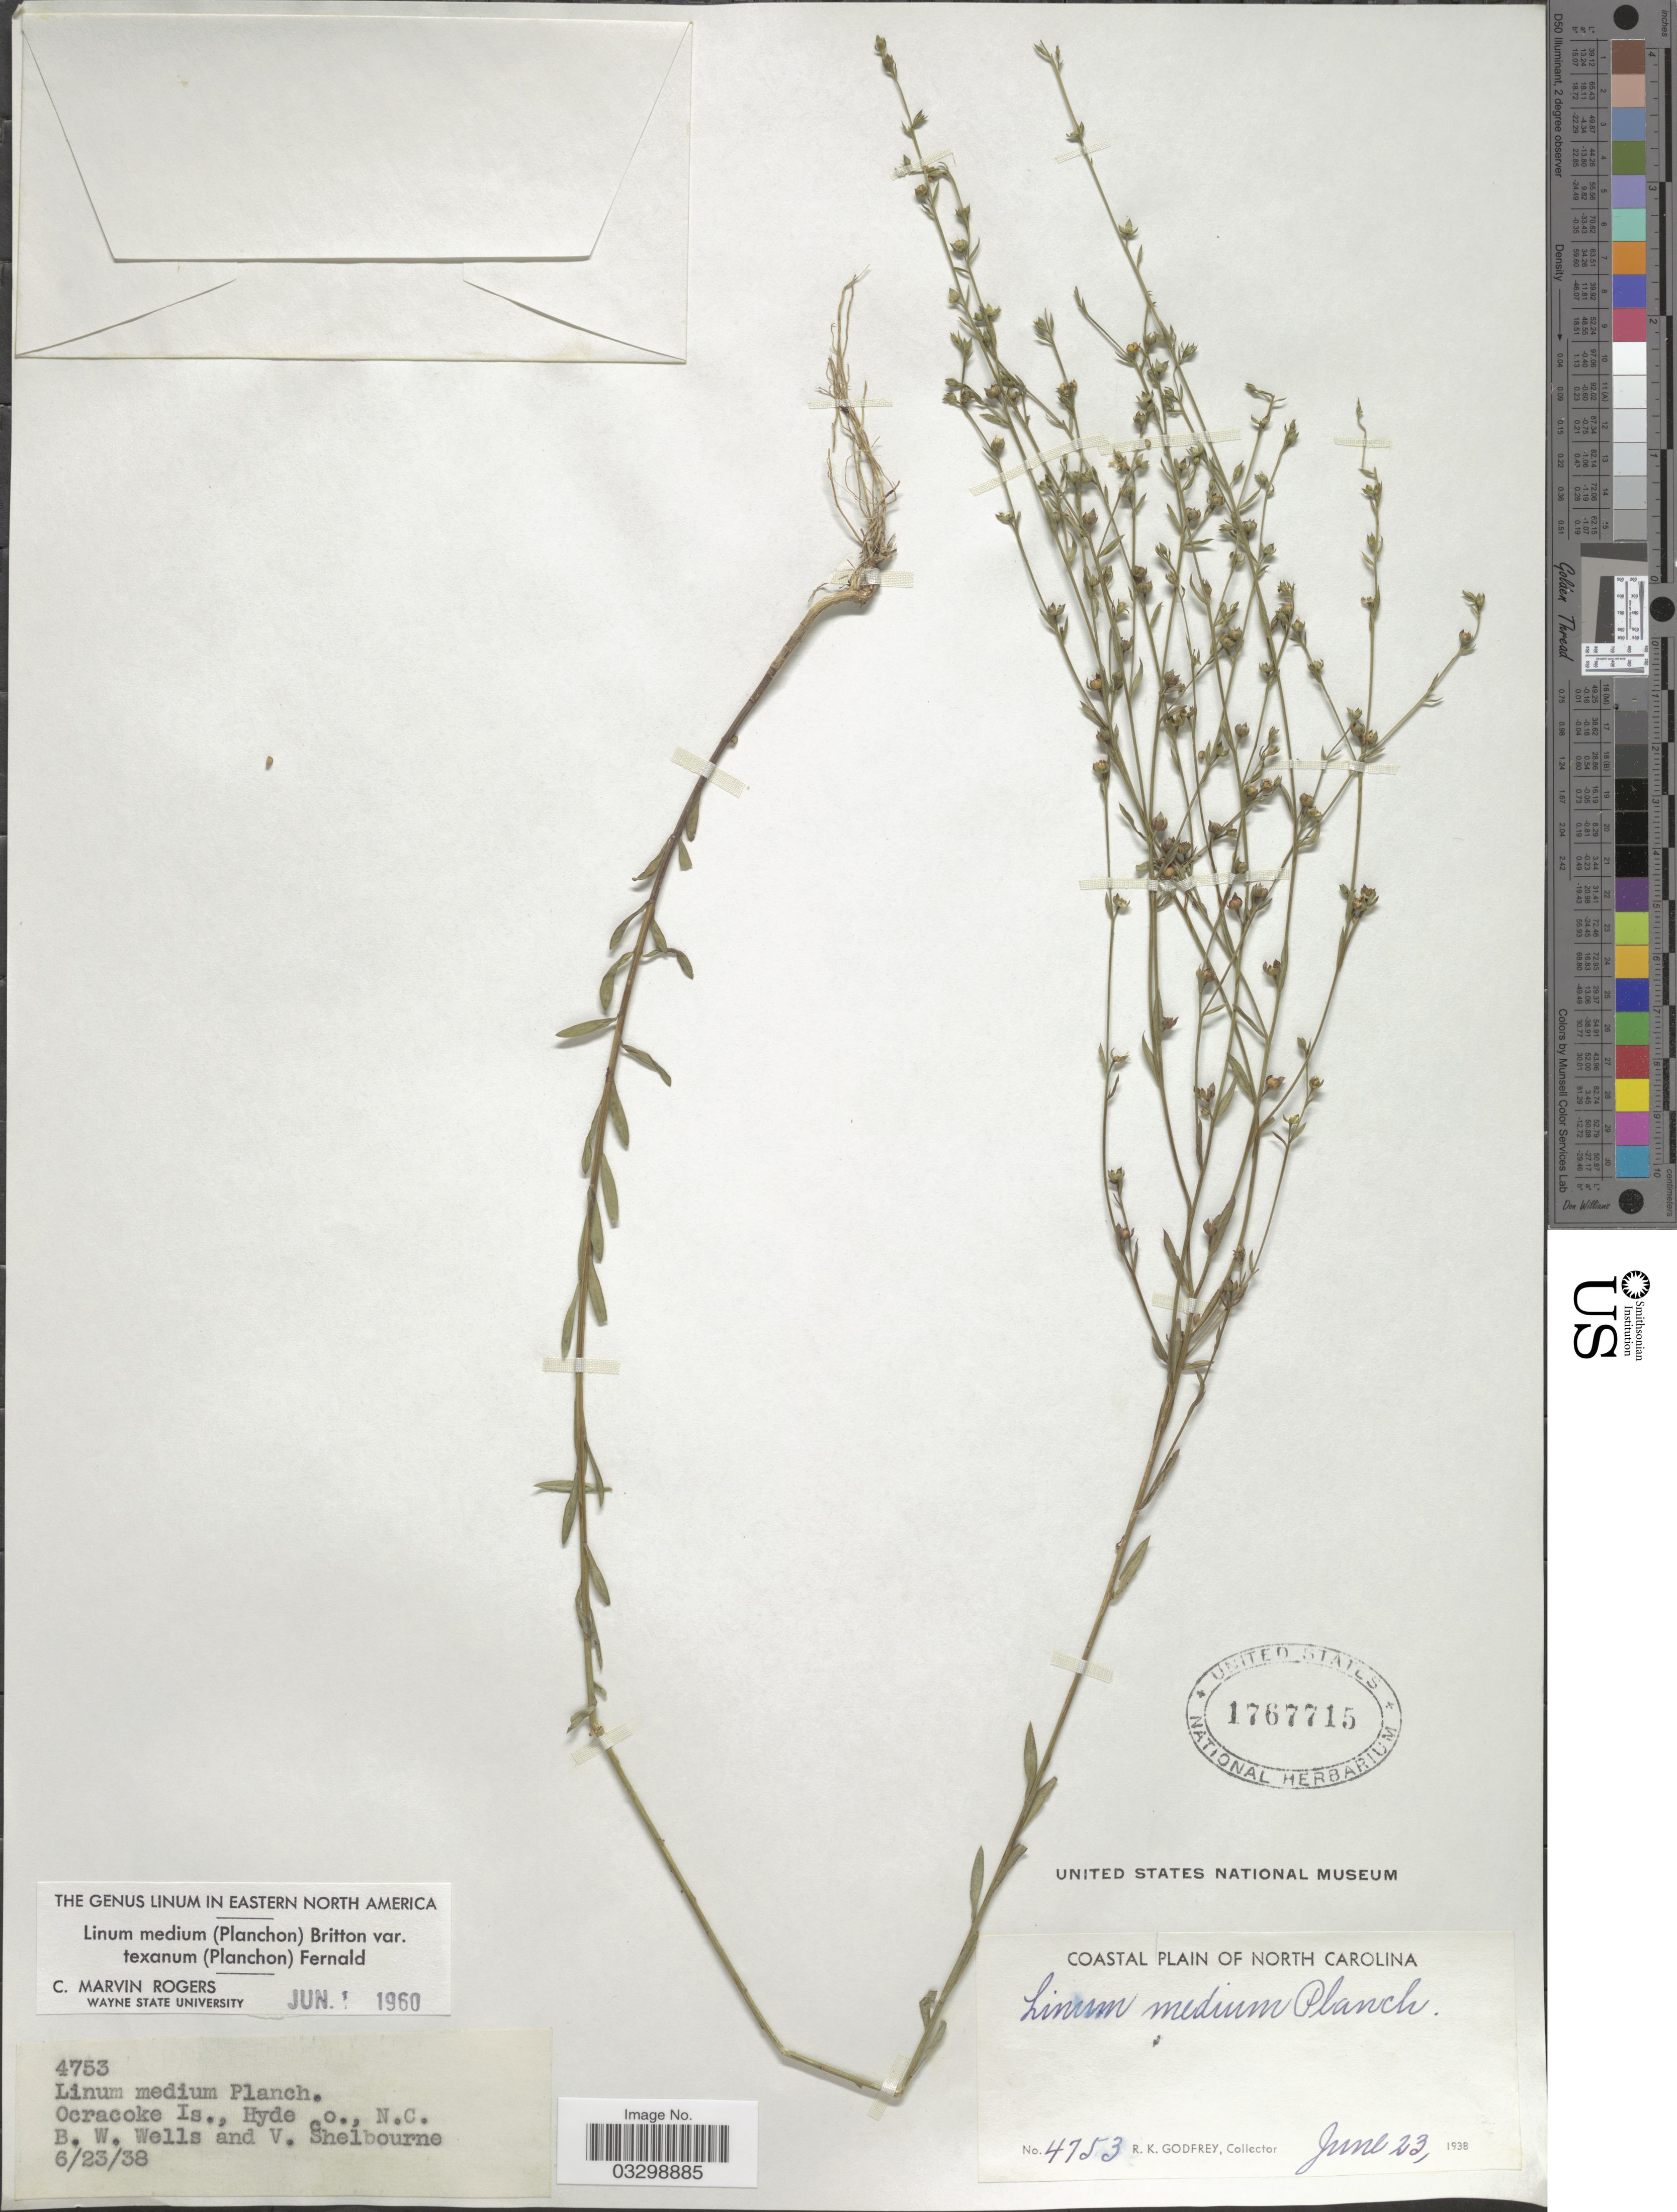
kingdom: Plantae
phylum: Tracheophyta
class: Magnoliopsida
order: Malpighiales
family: Linaceae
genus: Linum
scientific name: Linum medium var. texanum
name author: (Planch.) Fernald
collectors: R. K. Godfrey, B. Wells & V. Shelbourne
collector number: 4753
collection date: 1938-06-23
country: United States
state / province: North Carolina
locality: Coastal Plain of North Carolina, Ocracoke Is., Hyde Co.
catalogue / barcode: US 1767715